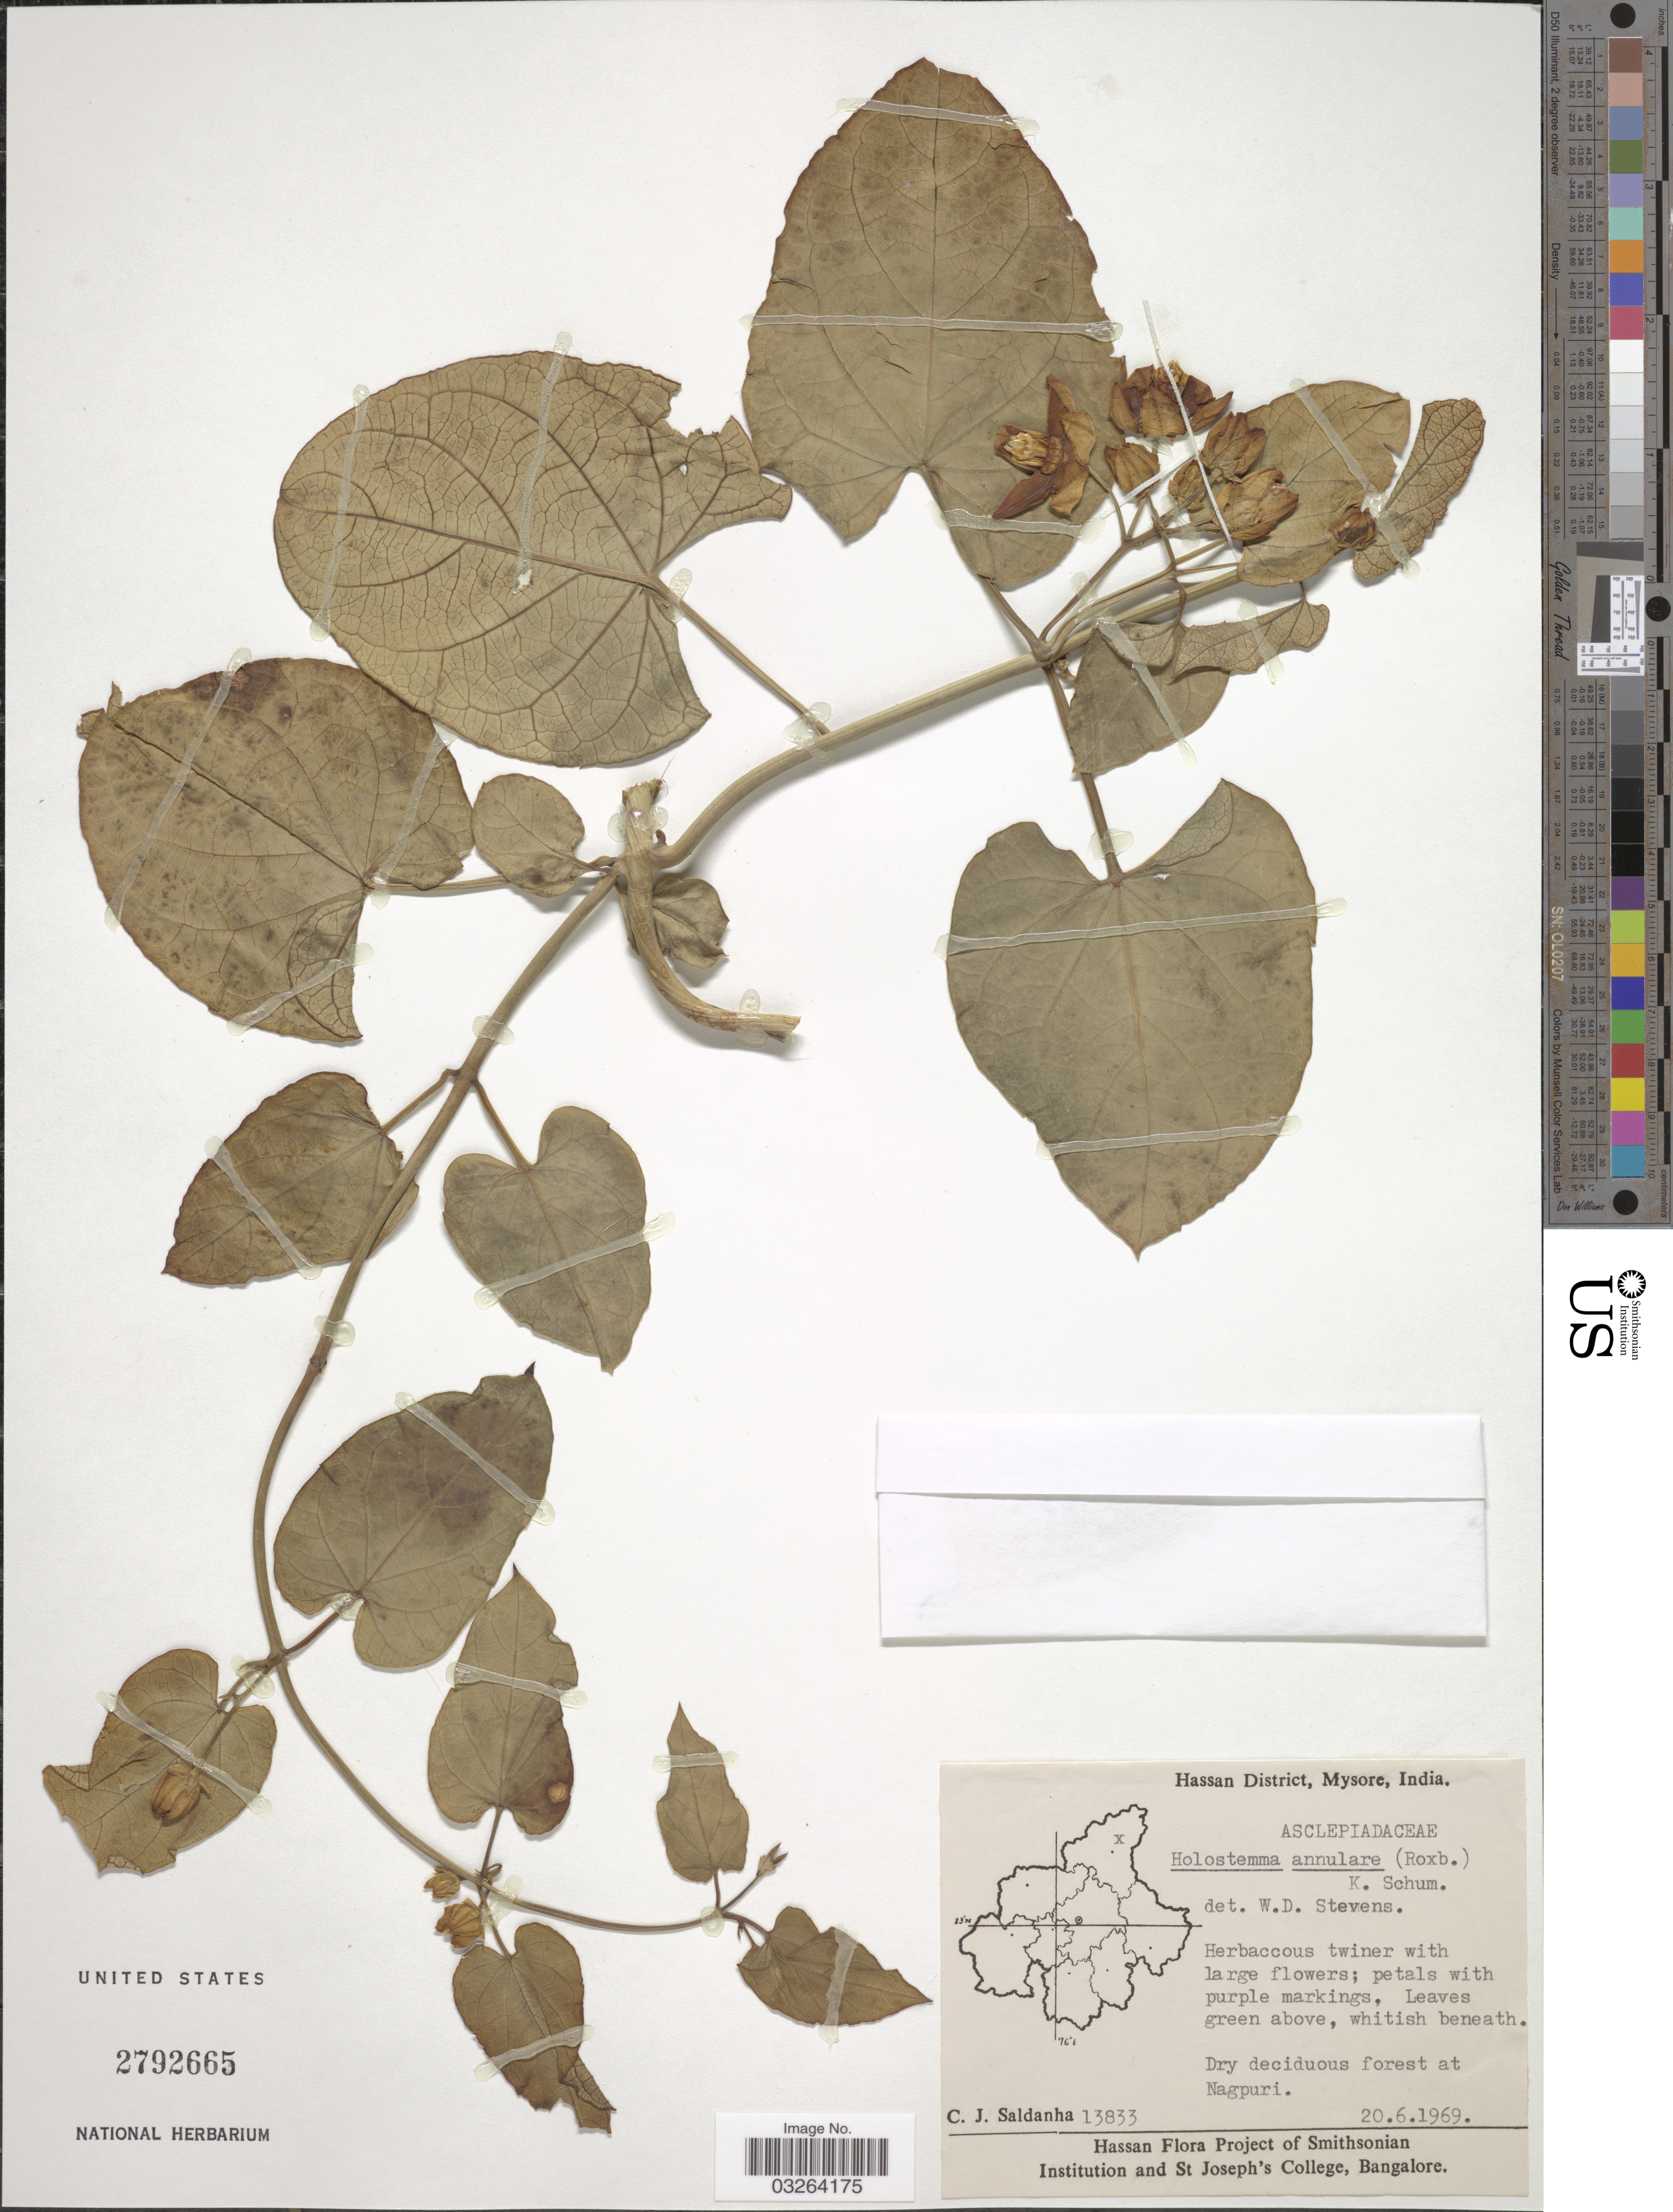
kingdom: Plantae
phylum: Tracheophyta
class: Magnoliopsida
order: Gentianales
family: Apocynaceae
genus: Holostemma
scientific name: Holostemma annulare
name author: (Roxb.) K. Schum.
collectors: C. J. Saldanha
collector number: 13833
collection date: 1969-06-20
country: India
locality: Hassan District, Mysore. Nagpuri.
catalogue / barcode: US 2792665